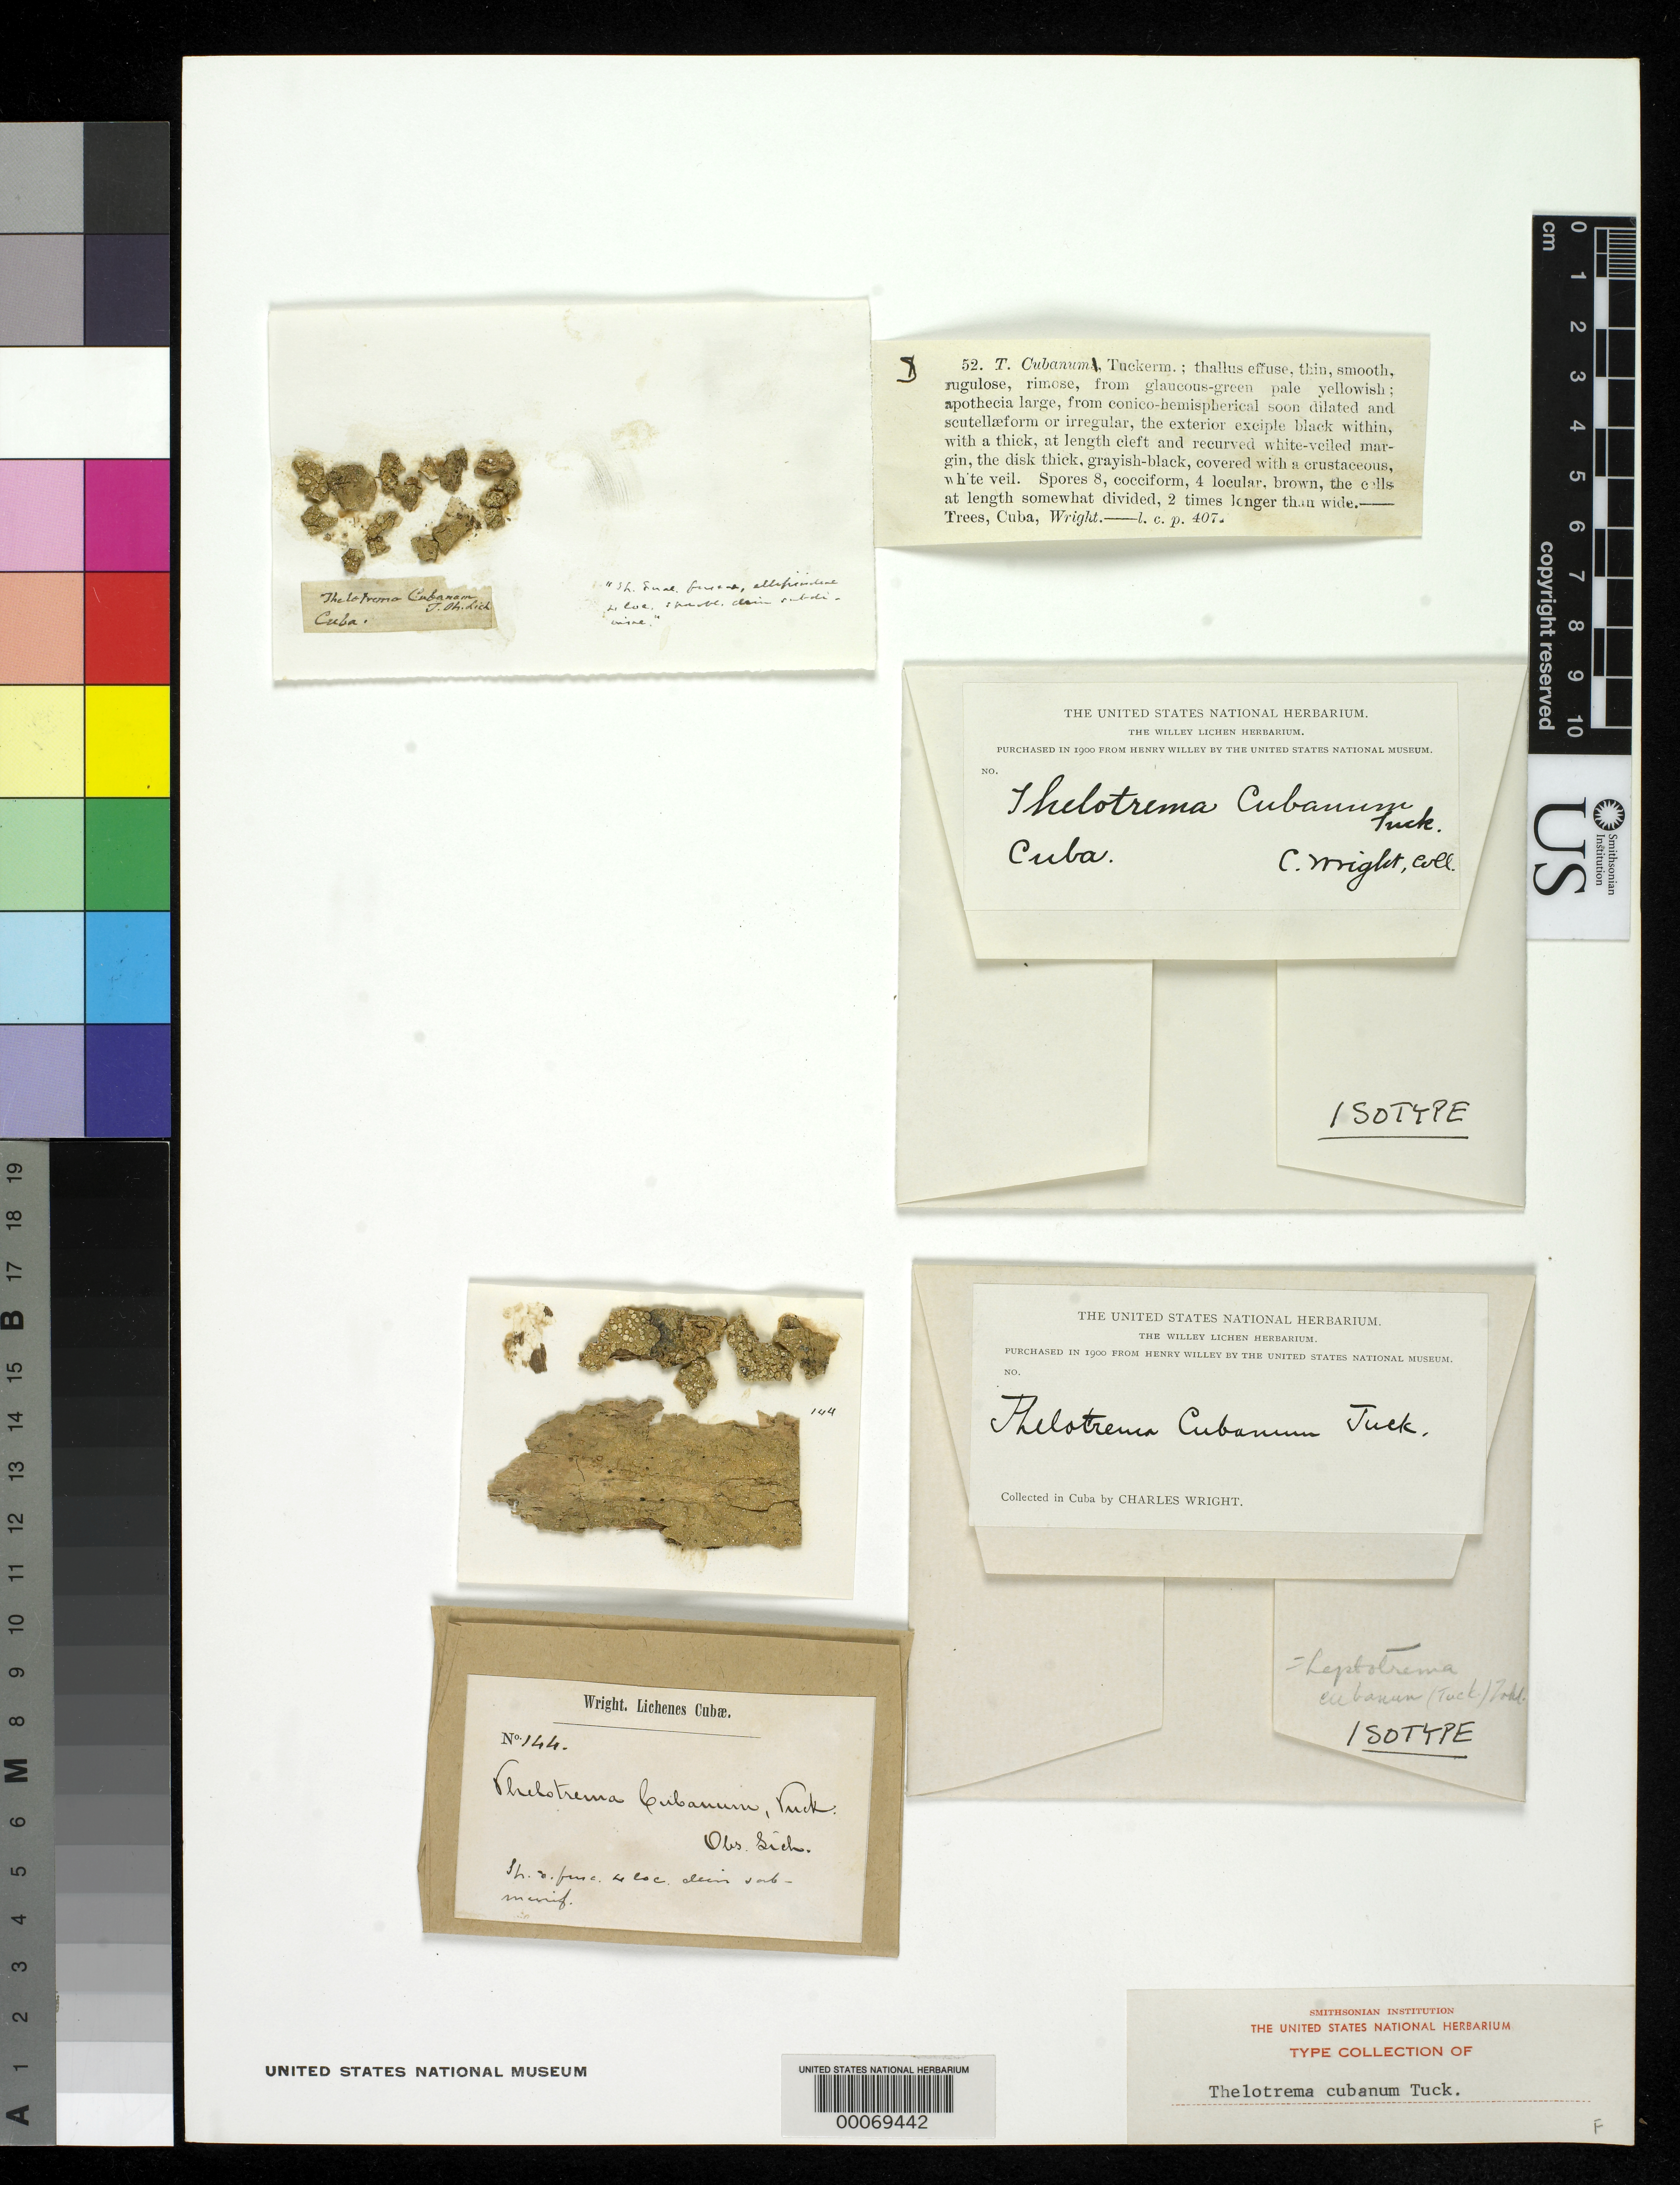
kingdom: Fungi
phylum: Ascomycota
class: Lecanoromycetes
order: Ostropales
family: Graphidaceae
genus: Thelotrema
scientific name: Thelotrema cubanum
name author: Tuck.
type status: Isotype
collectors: C. Wright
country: Cuba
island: Greater Antilles